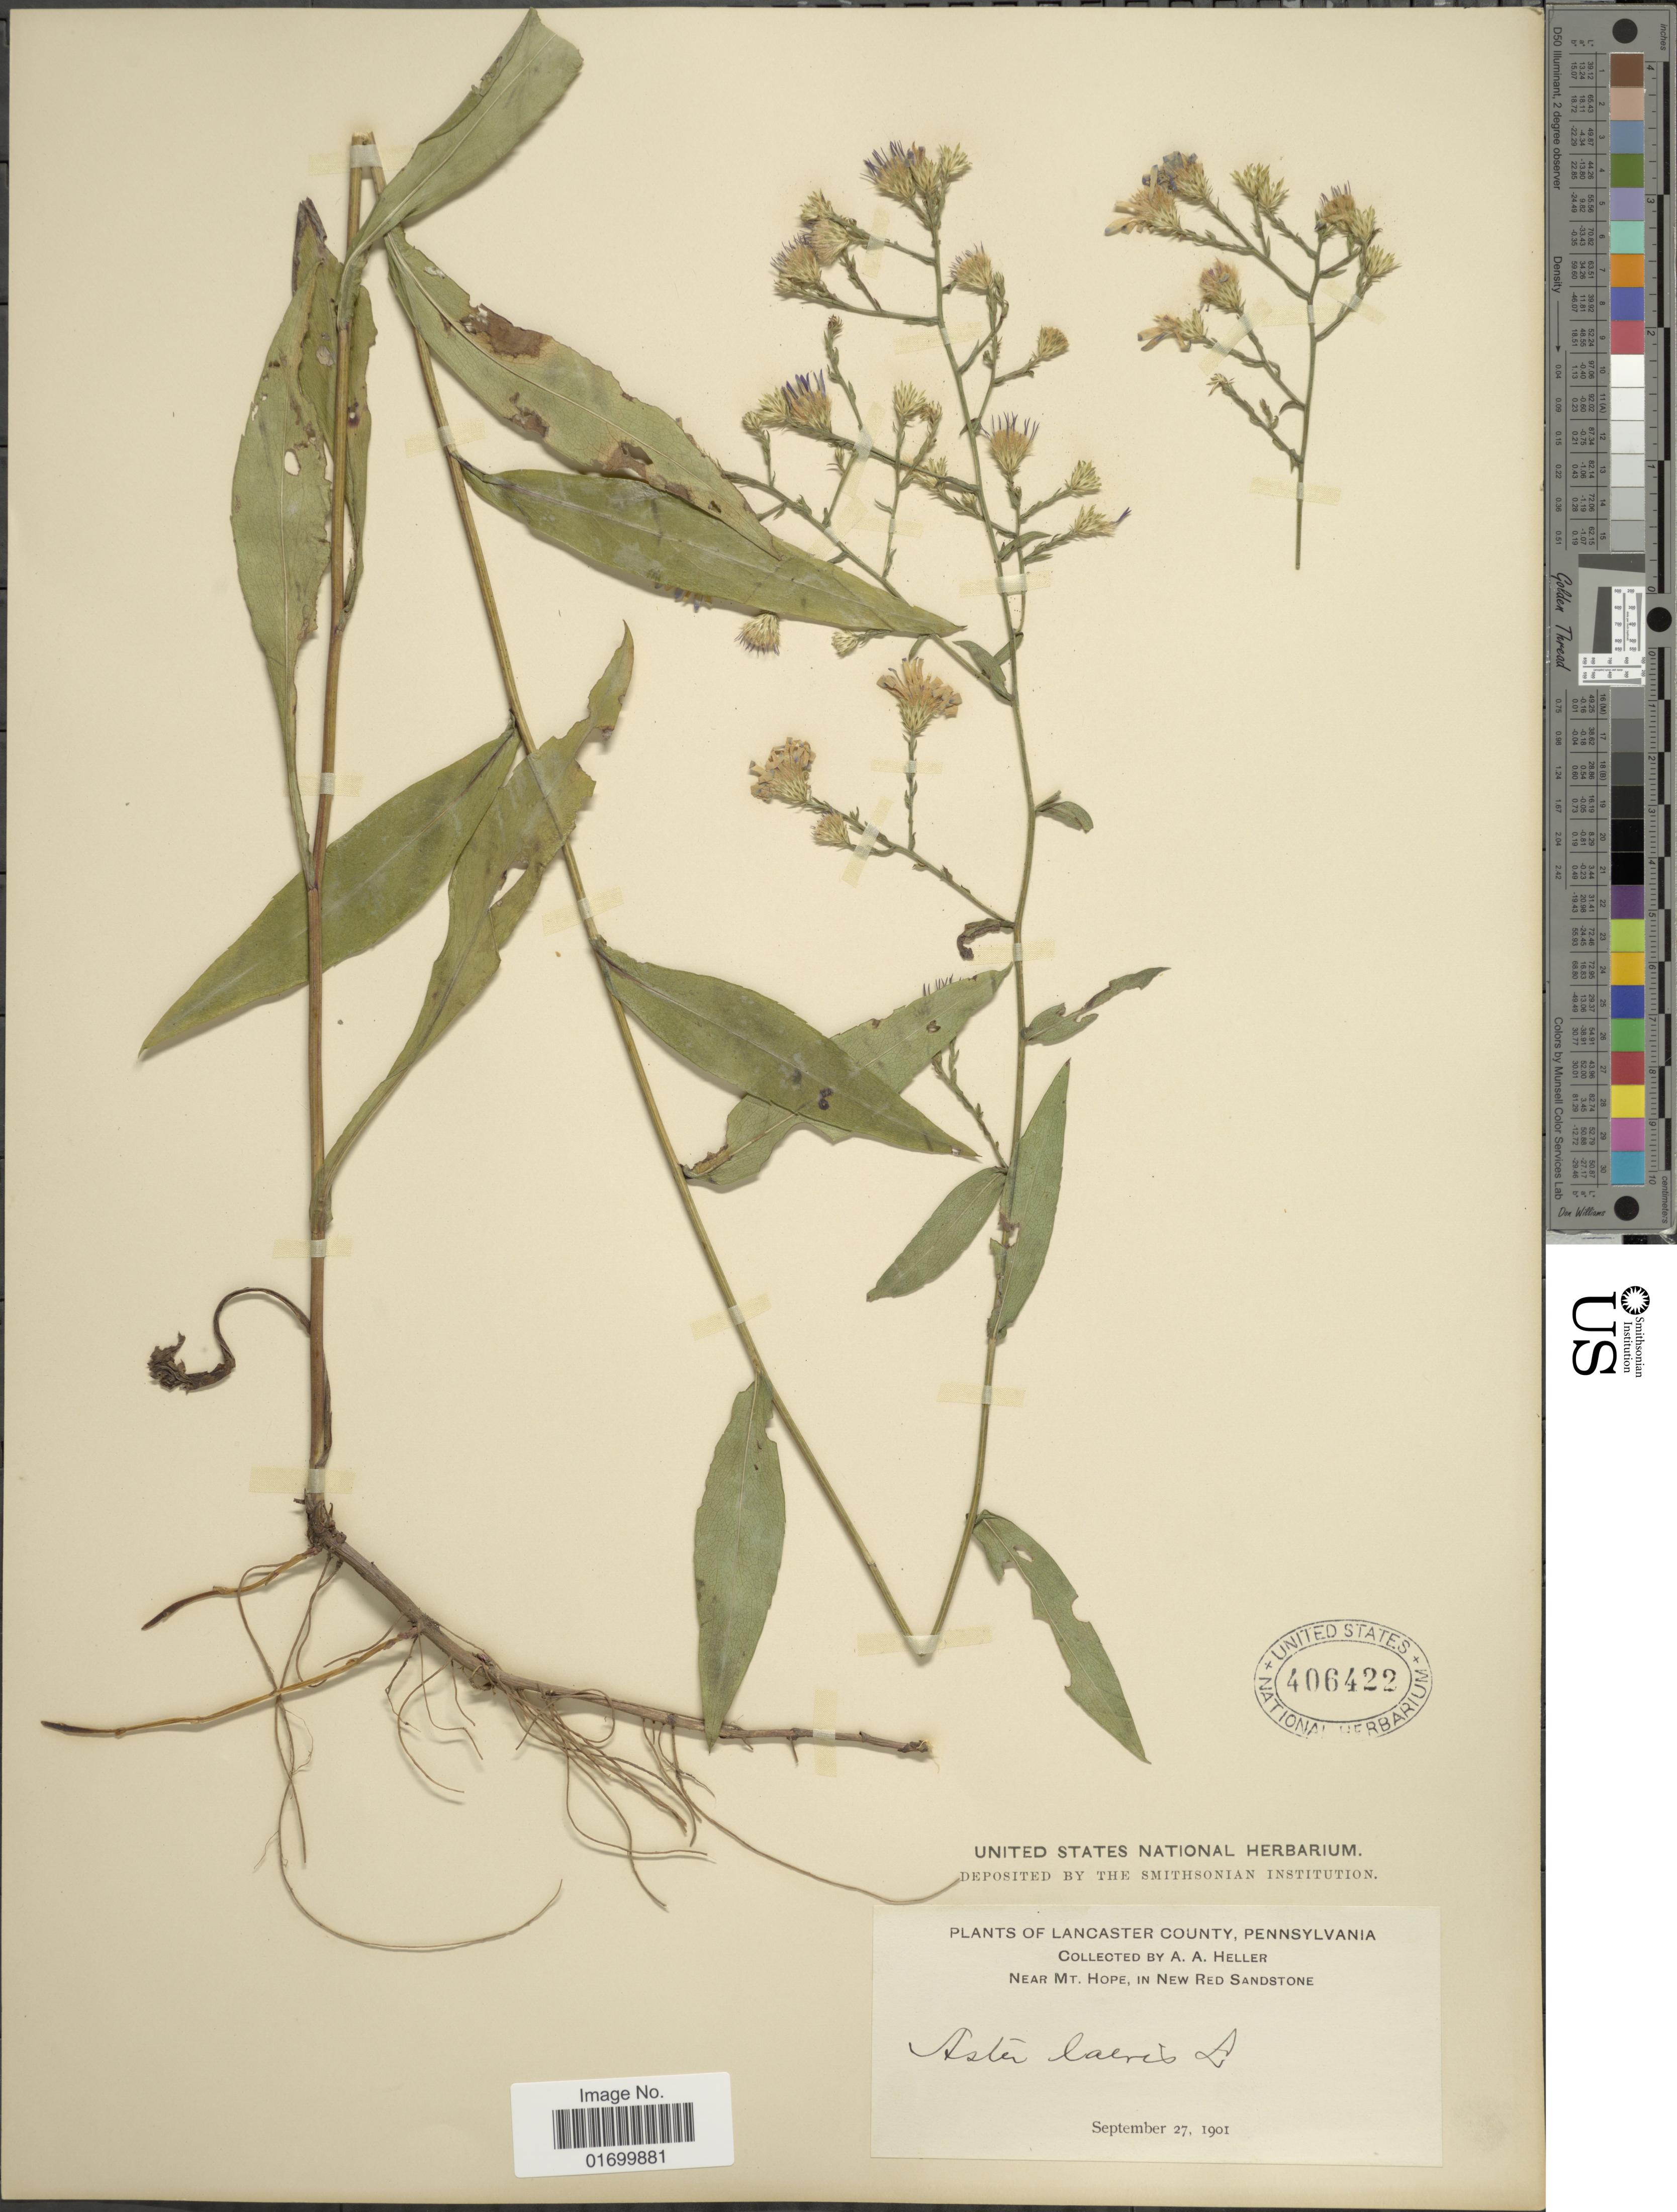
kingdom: Plantae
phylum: Tracheophyta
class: Magnoliopsida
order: Asterales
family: Asteraceae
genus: Symphyotrichum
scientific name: Symphyotrichum laeve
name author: (L.) Á. Löve & D. Löve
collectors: A. A. Heller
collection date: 1901-09-27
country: United States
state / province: Pennsylvania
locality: Lancaster County. Near Mt. Hope, in New Red Sandstone.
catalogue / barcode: US 406422